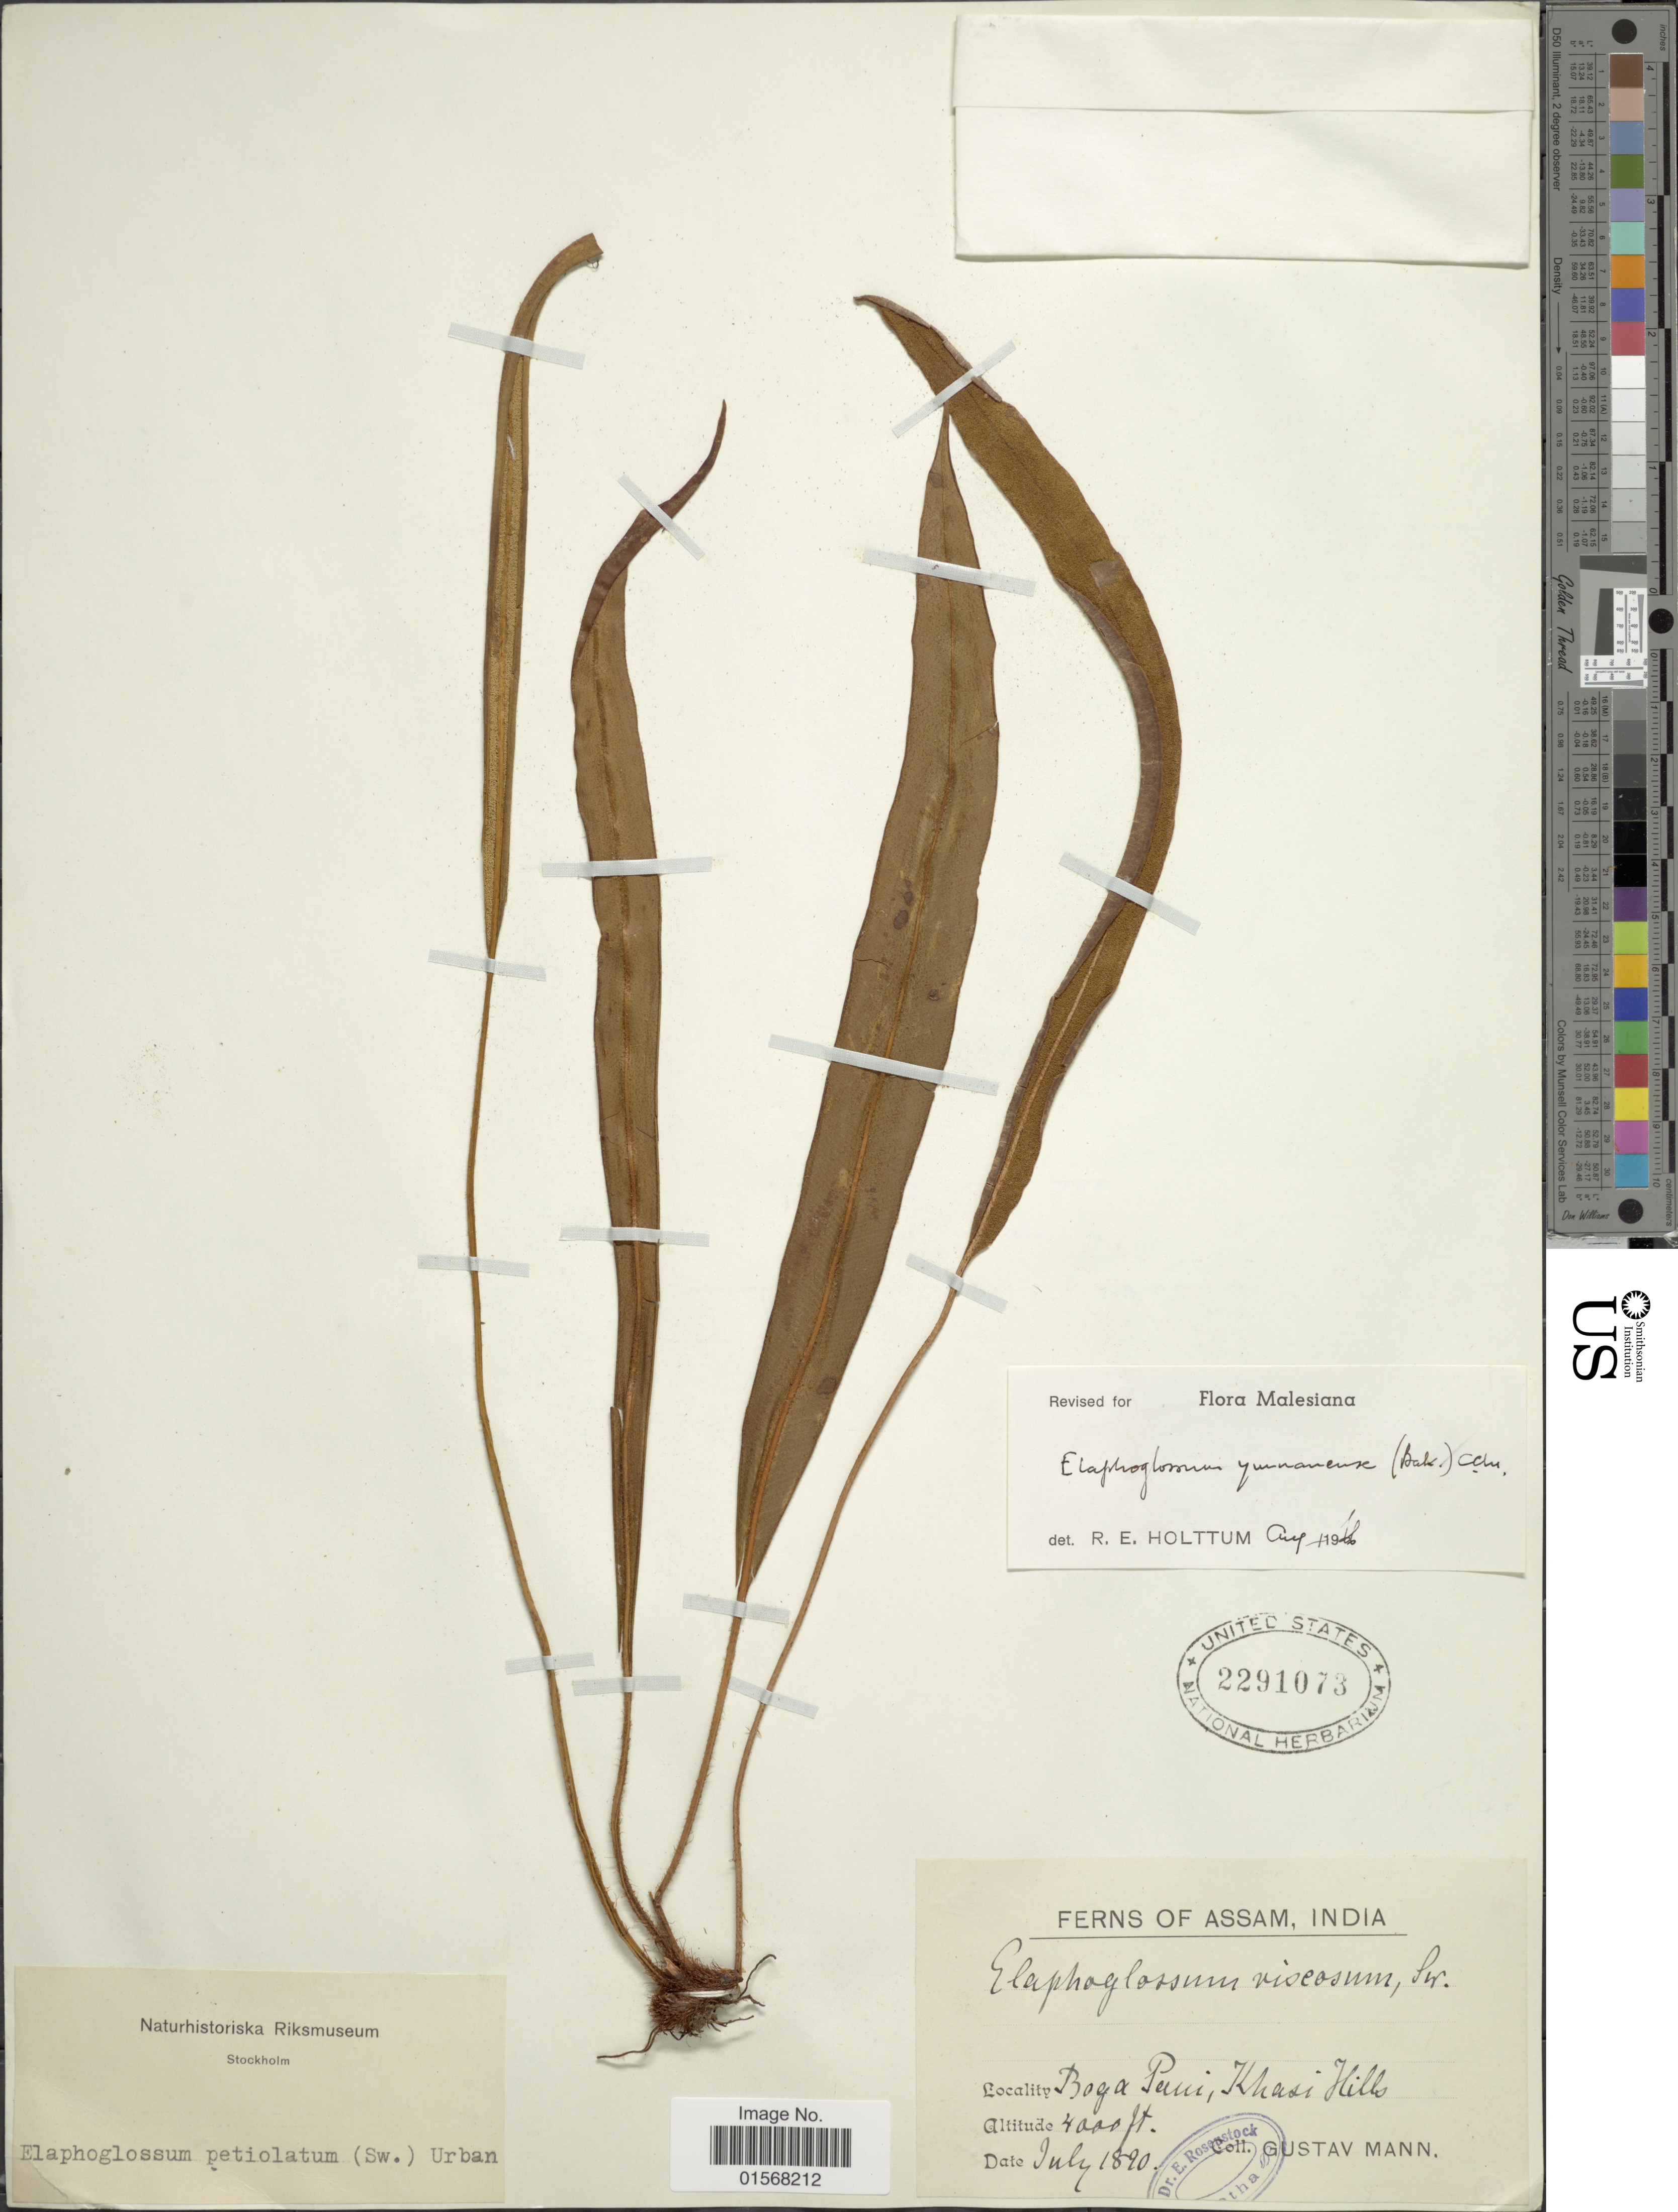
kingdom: Plantae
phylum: Tracheophyta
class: Polypodiopsida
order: Polypodiales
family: Dryopteridaceae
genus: Elaphoglossum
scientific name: Elaphoglossum stelligerum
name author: (Wall. ex Baker) T. Moore ex Alston & Bonner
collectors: G. Mann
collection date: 1890-07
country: India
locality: Boga Pemi, Khasi Hills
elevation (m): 1219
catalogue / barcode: US 2291073